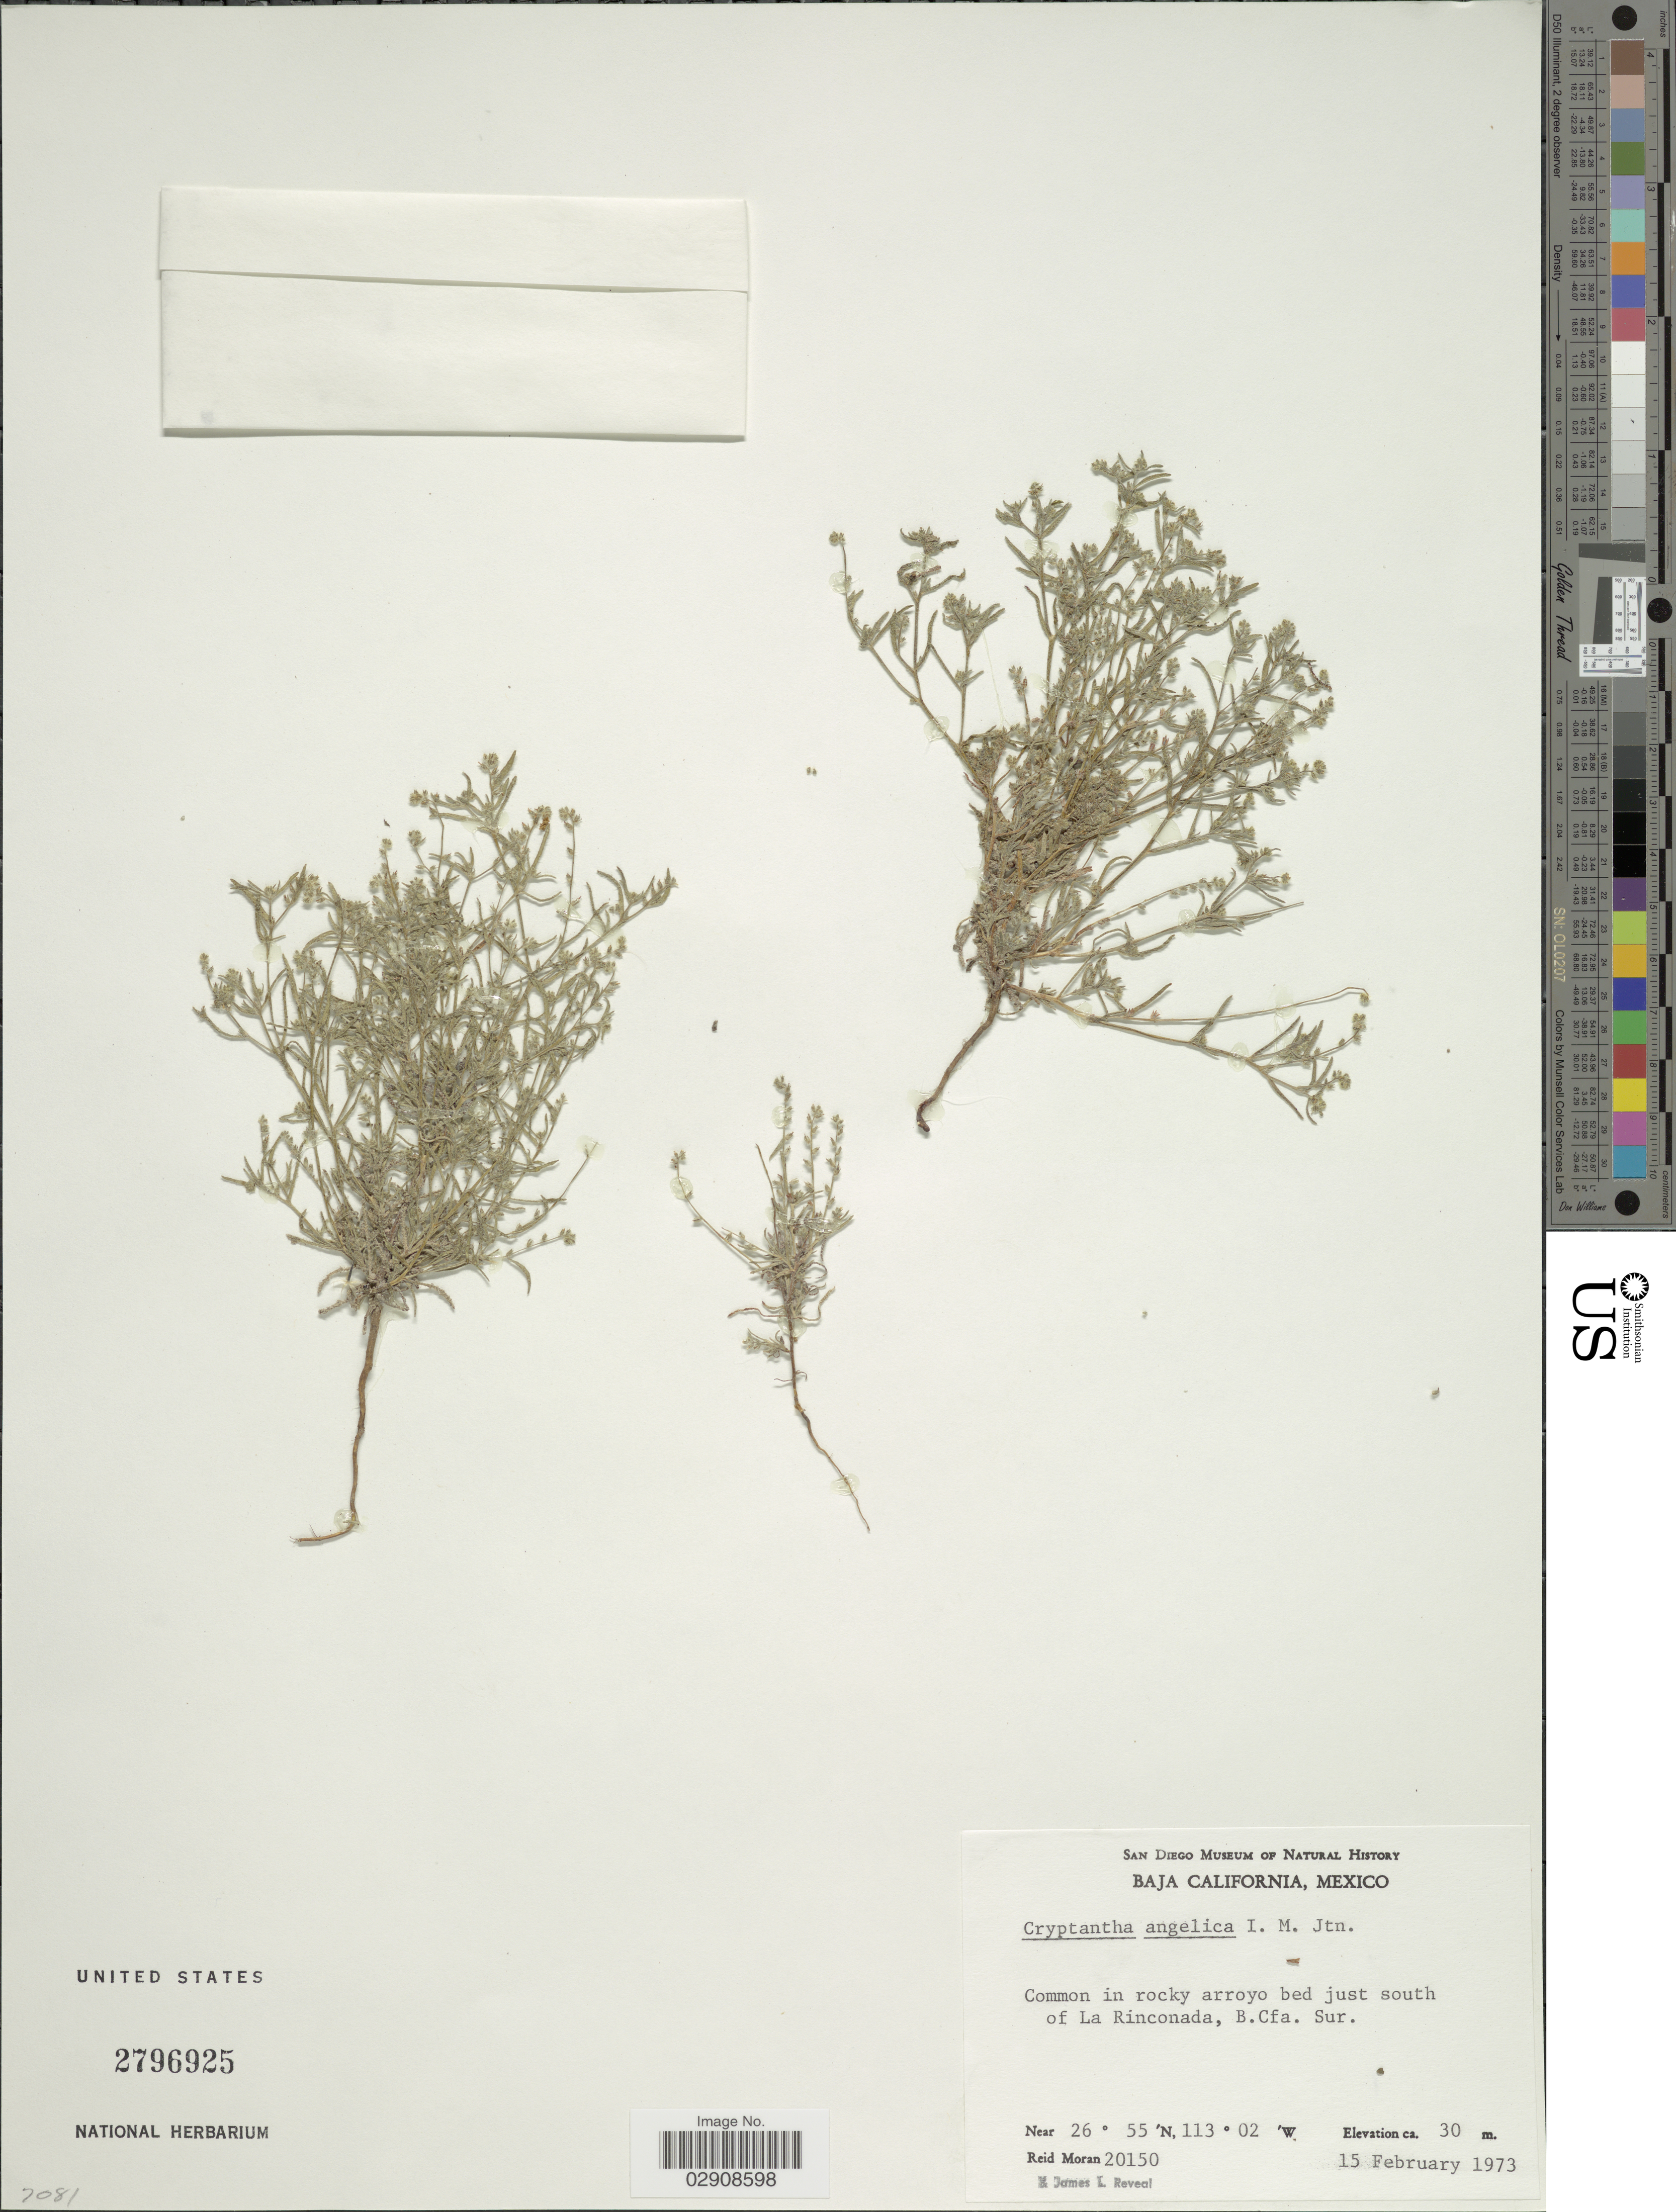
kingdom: Plantae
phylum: Tracheophyta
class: Magnoliopsida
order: Boraginales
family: Boraginaceae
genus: Cryptantha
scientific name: Cryptantha angelica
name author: I.M. Johnst.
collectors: R. Moran & J. L. Reveal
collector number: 20150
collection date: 1973-02-15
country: Mexico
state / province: Baja California Sur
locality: Common in rocky arroyo bed just south of La Rinconada, B.Cfa. Sur.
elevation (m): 30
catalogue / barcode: US 2796925